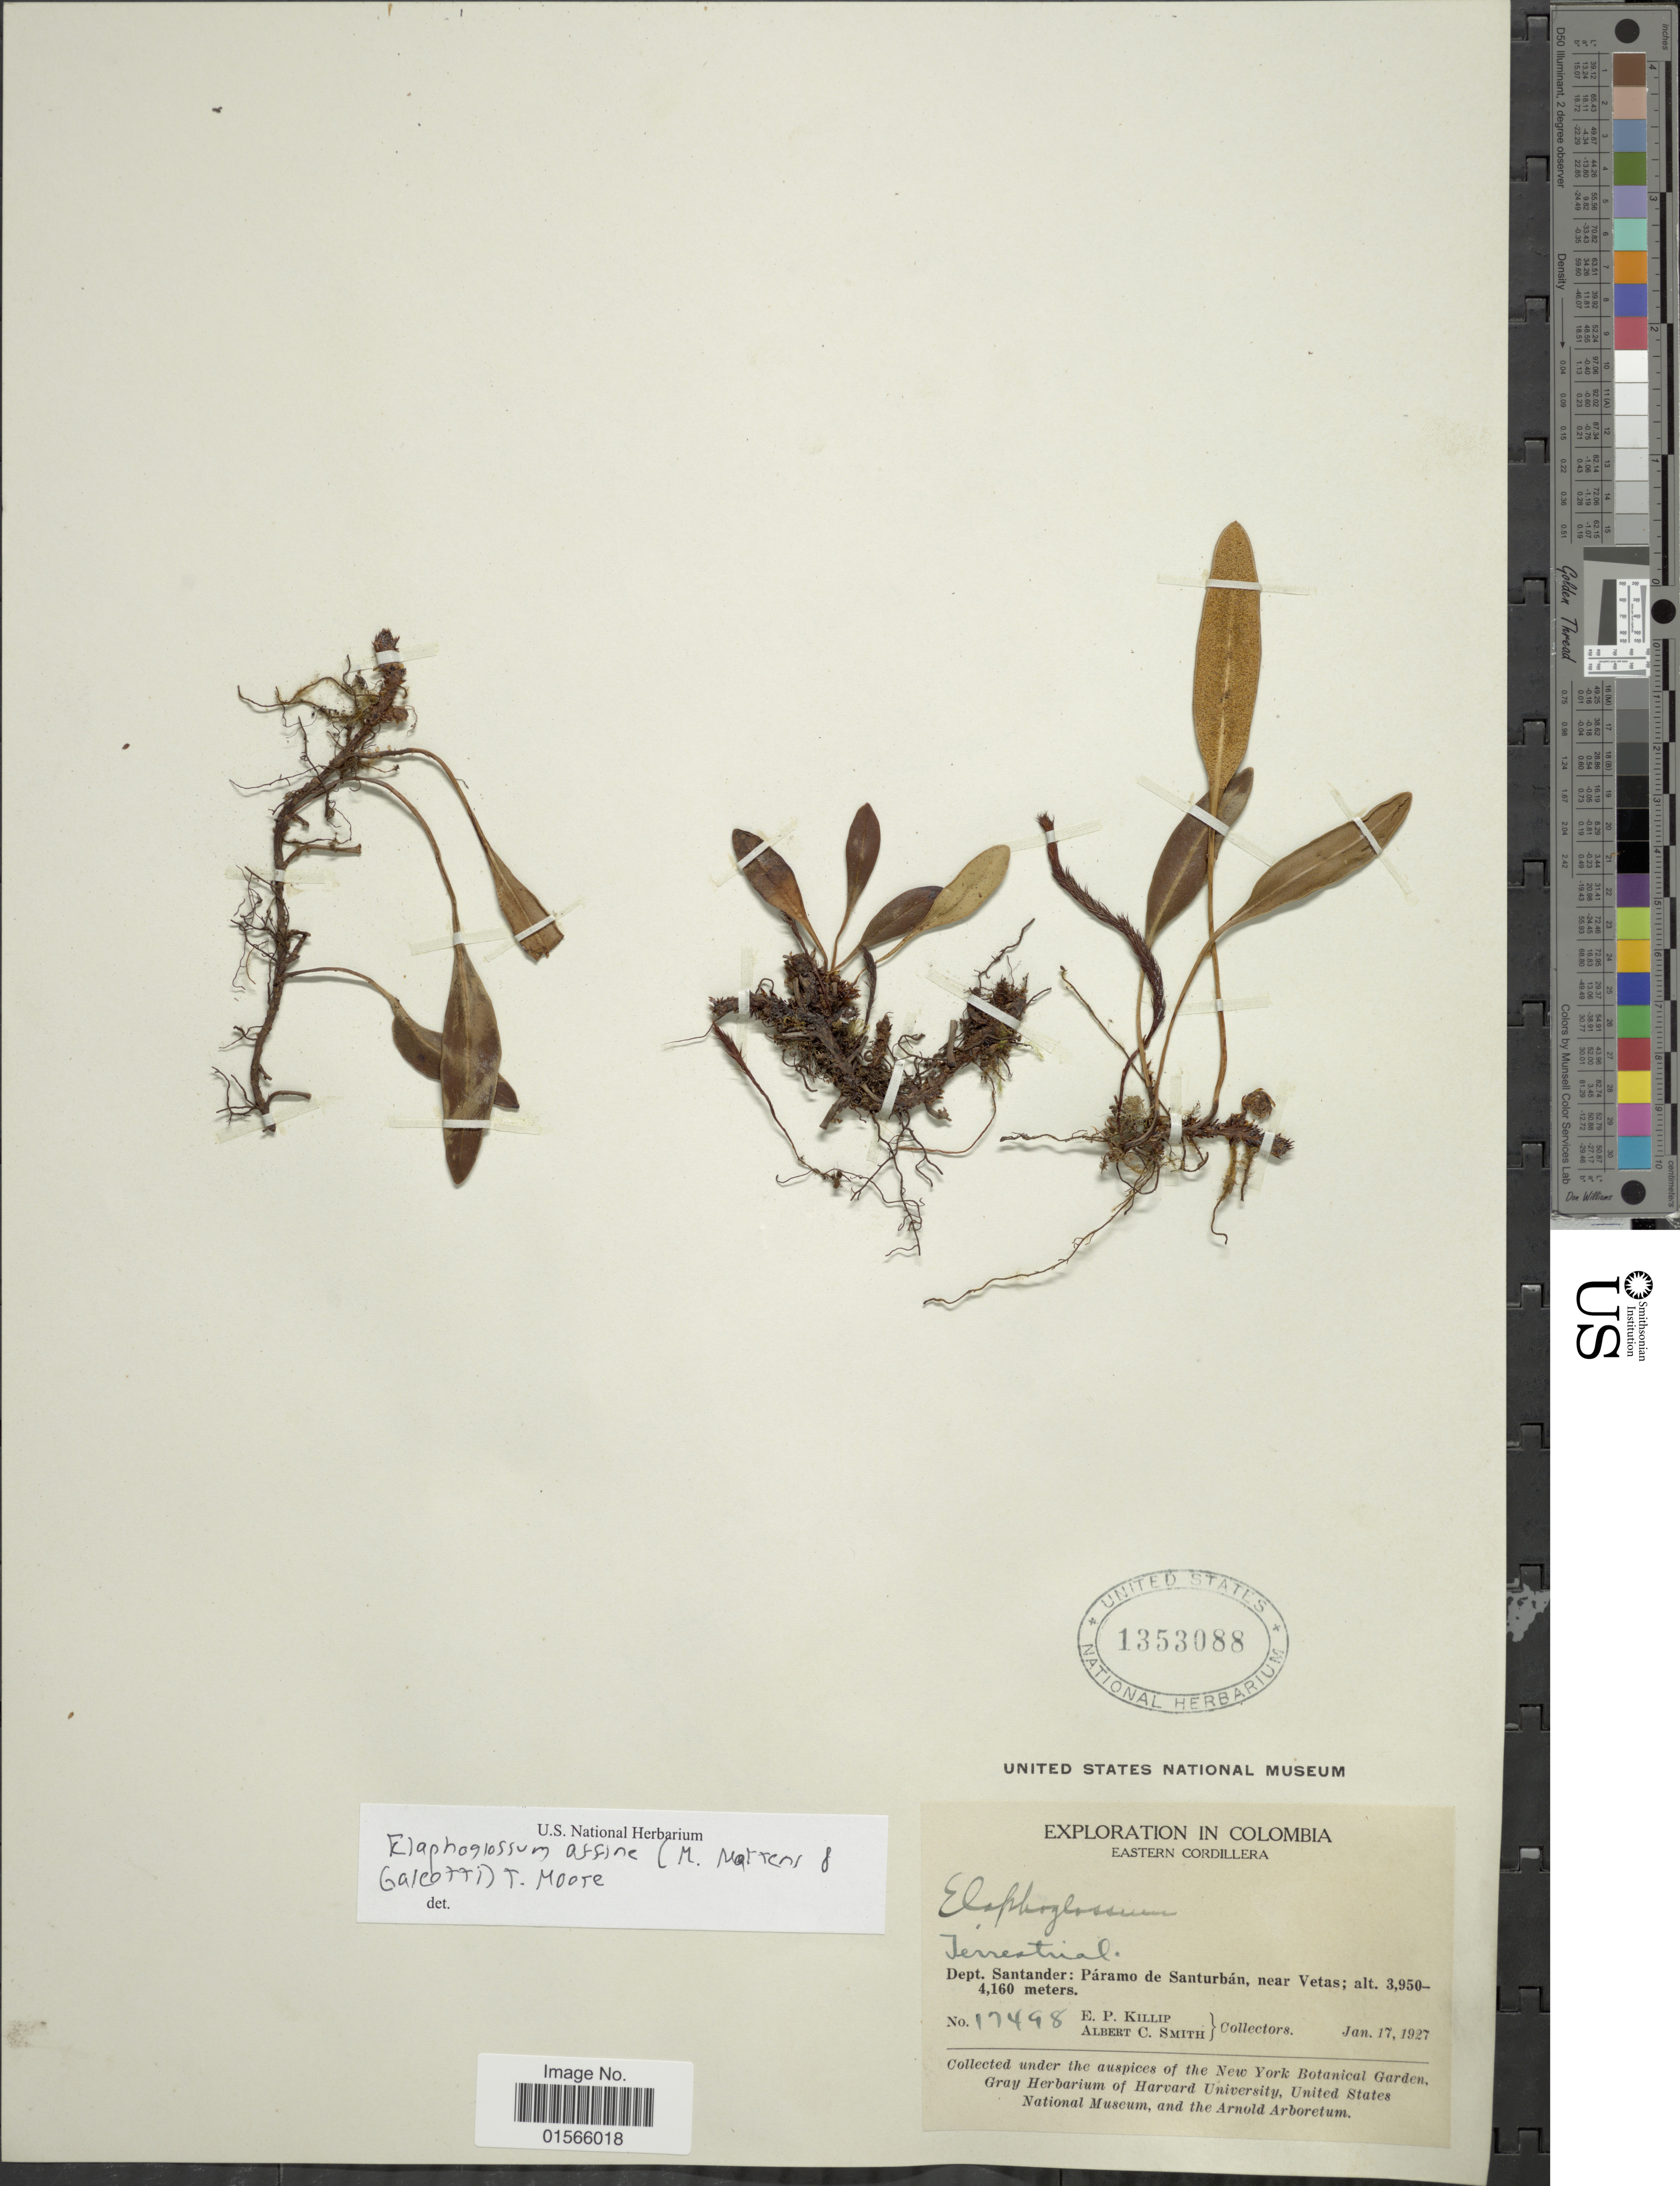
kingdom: Plantae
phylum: Tracheophyta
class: Polypodiopsida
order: Polypodiales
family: Dryopteridaceae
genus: Elaphoglossum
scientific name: Elaphoglossum affine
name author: (M. Martens & Galeotti) T. Moore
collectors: E. P. Killip & A. C. Smith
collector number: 17498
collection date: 1927-01-17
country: Colombia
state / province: Santander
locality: Eastern Cordillera, Dept. Santander: Páramo de Santurbán, near Vetas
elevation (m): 3950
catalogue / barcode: US 1353088